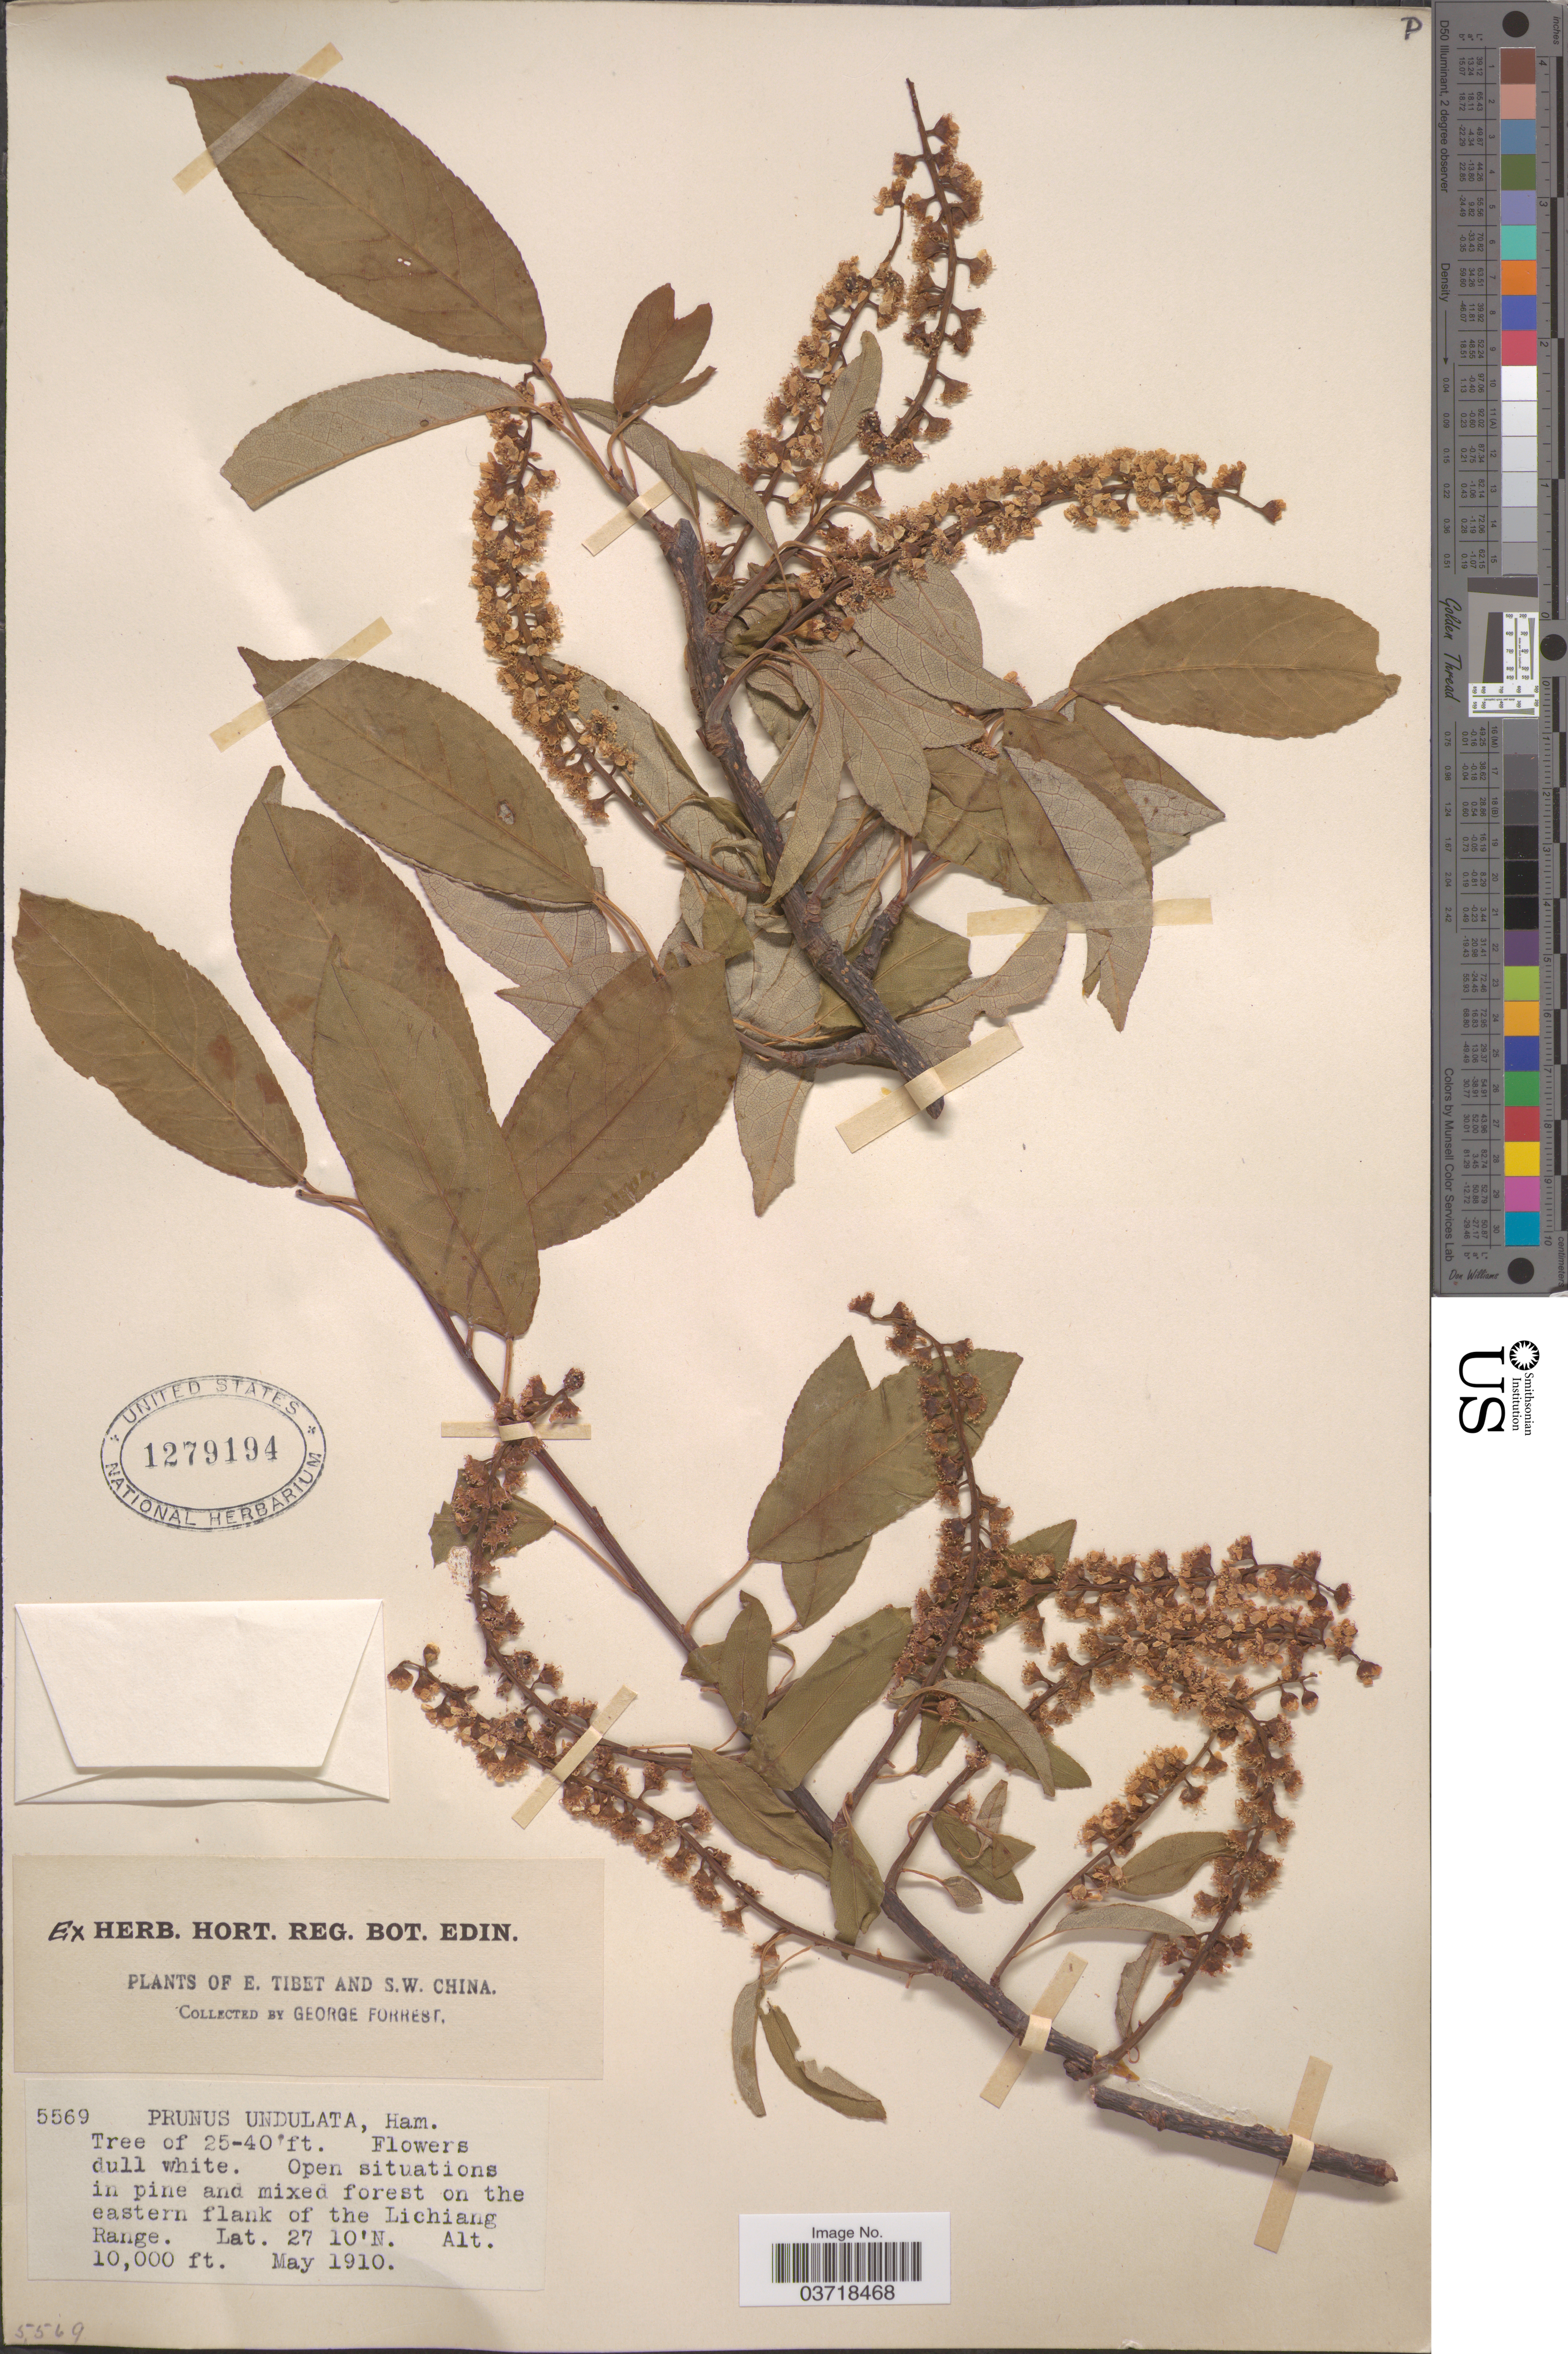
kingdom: Plantae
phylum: Tracheophyta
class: Magnoliopsida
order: Rosales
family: Rosaceae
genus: Prunus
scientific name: Prunus undulata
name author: Buch.-Ham. & D. Don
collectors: G. Forrest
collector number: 5569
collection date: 1910-05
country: China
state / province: Xizang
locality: E. Tibet and S.W. China. On the eastern flank of the Lichiang Range.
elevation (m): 3048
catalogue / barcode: US 1279194